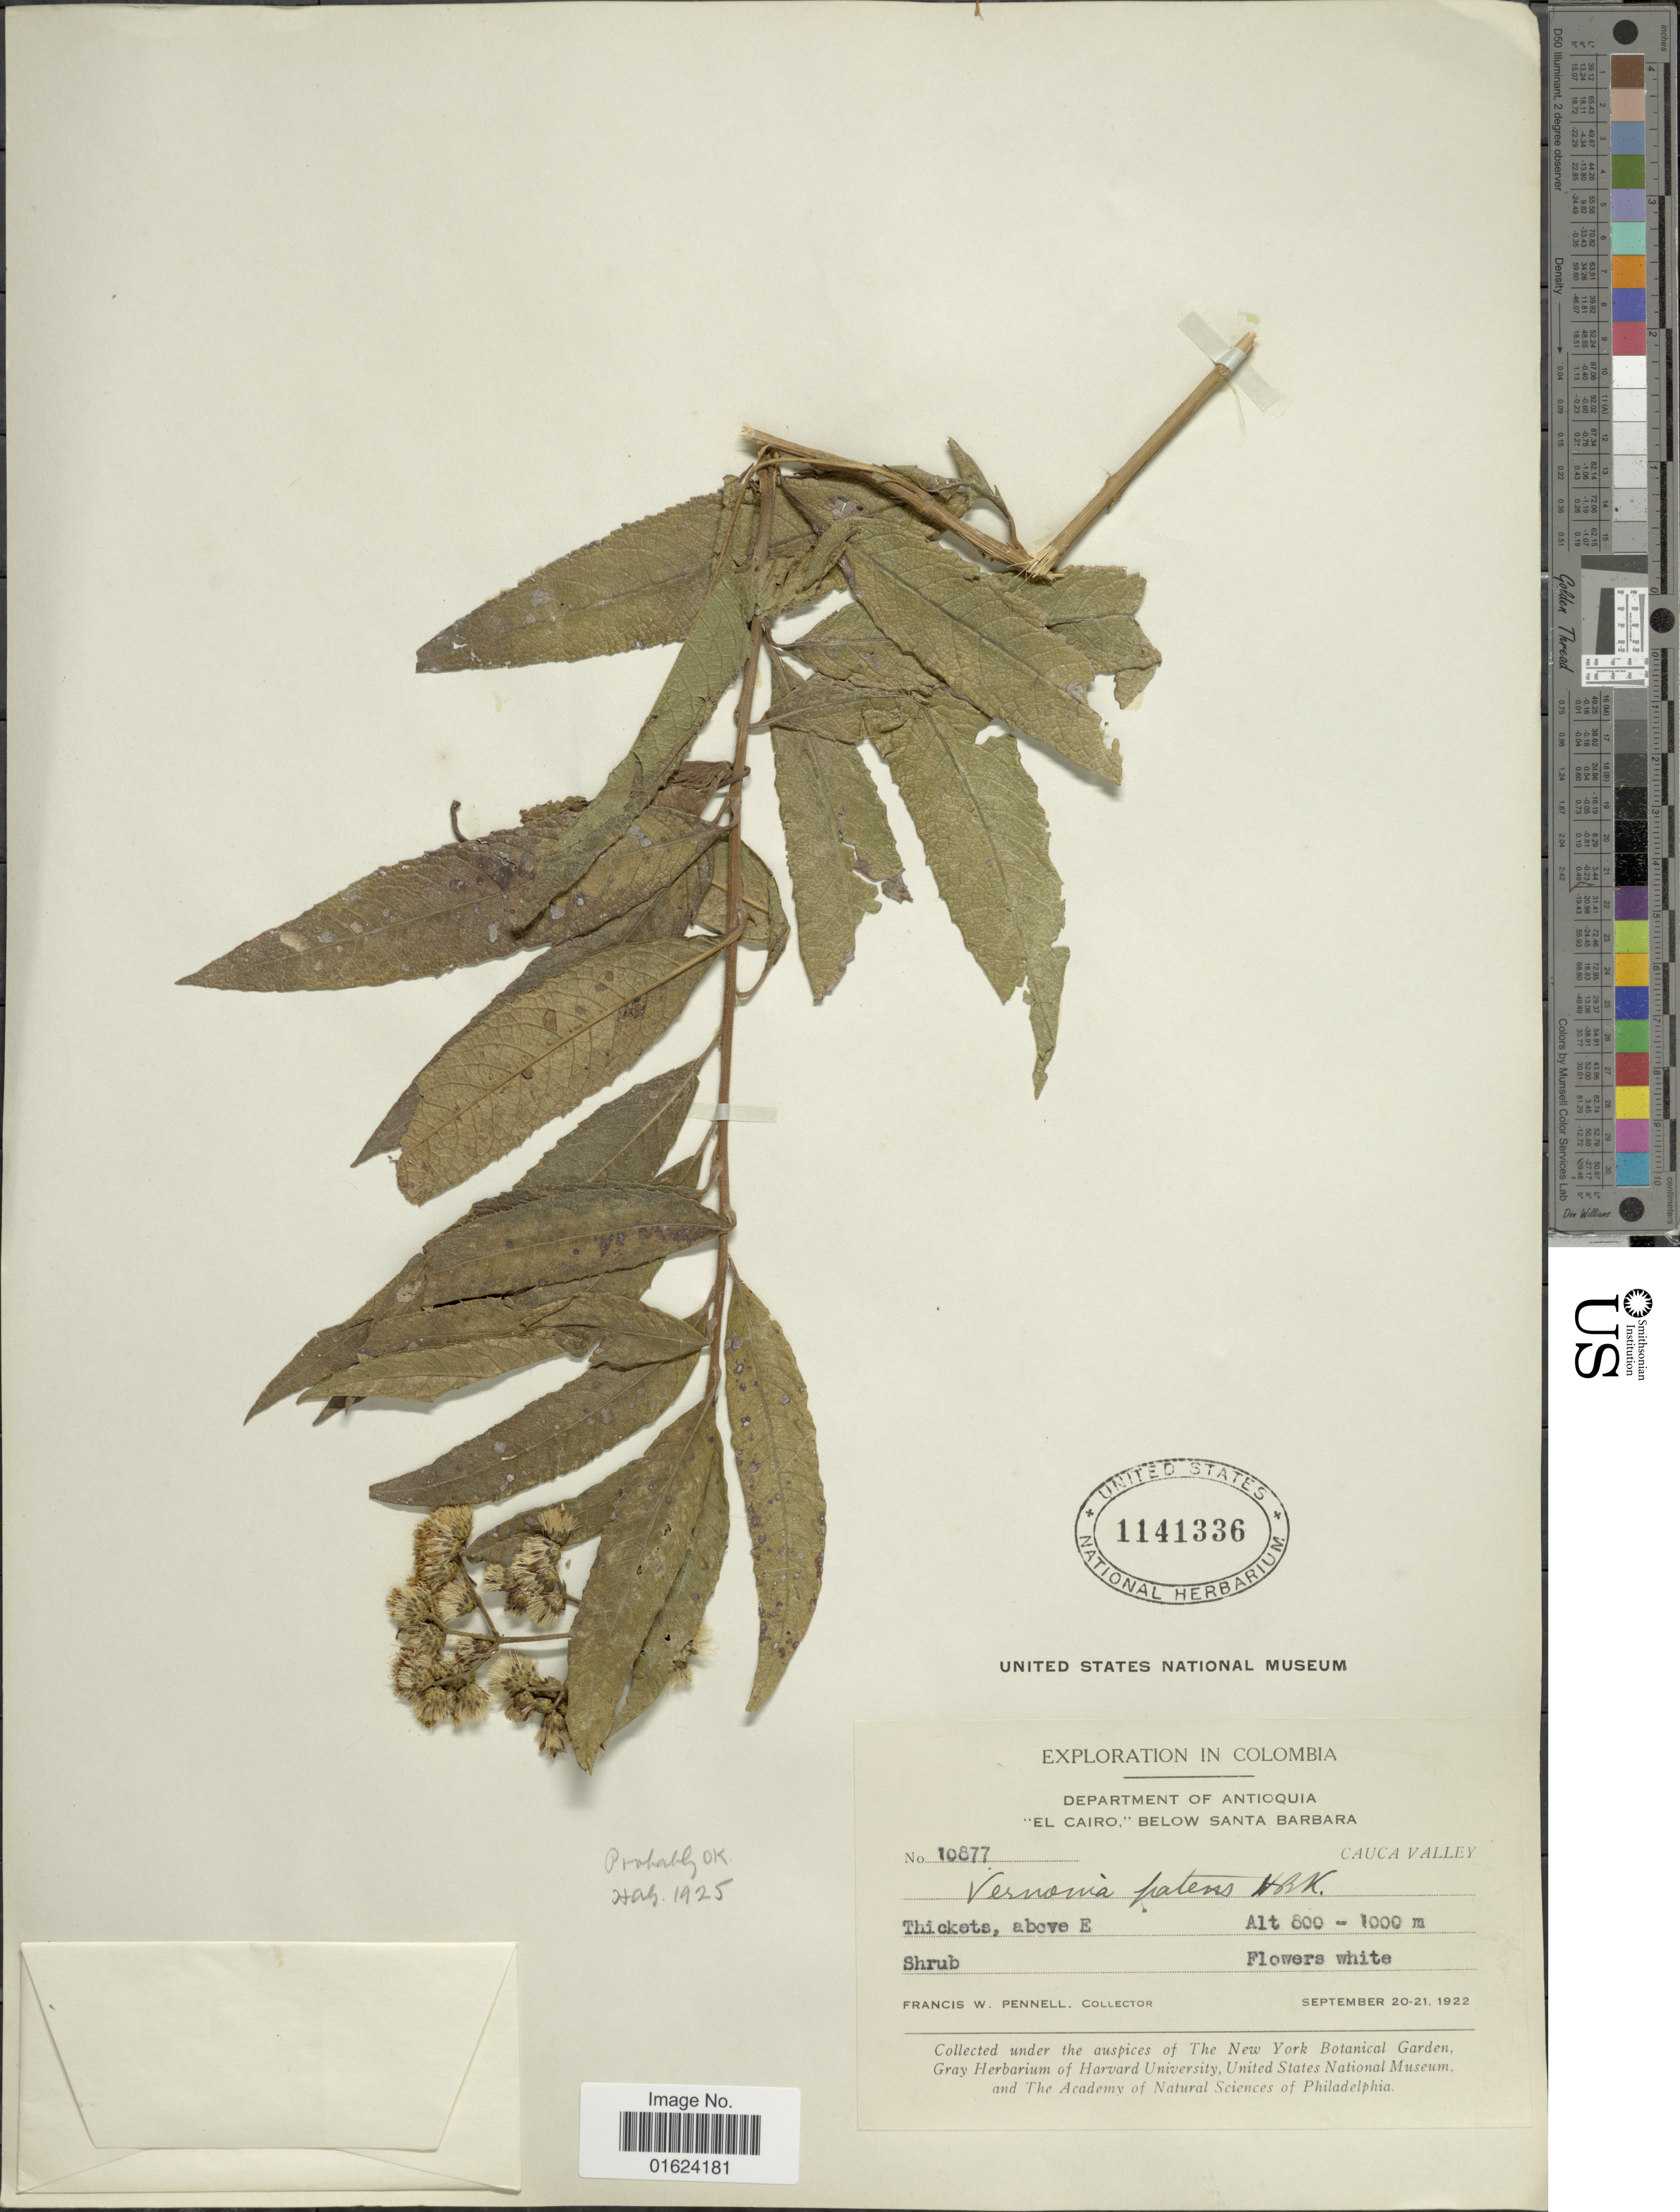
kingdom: Plantae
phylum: Tracheophyta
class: Magnoliopsida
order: Asterales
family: Asteraceae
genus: Vernonanthura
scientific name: Vernonanthura patens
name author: (Kunth) H. Rob.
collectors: F. W. Pennell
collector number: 10877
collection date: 1922-09-20/1922-09-21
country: Colombia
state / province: Antioquia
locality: Department of Antioquia "El Cairo, "Below Santa Barbara, Cauca Valley.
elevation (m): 800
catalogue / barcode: US 1141336